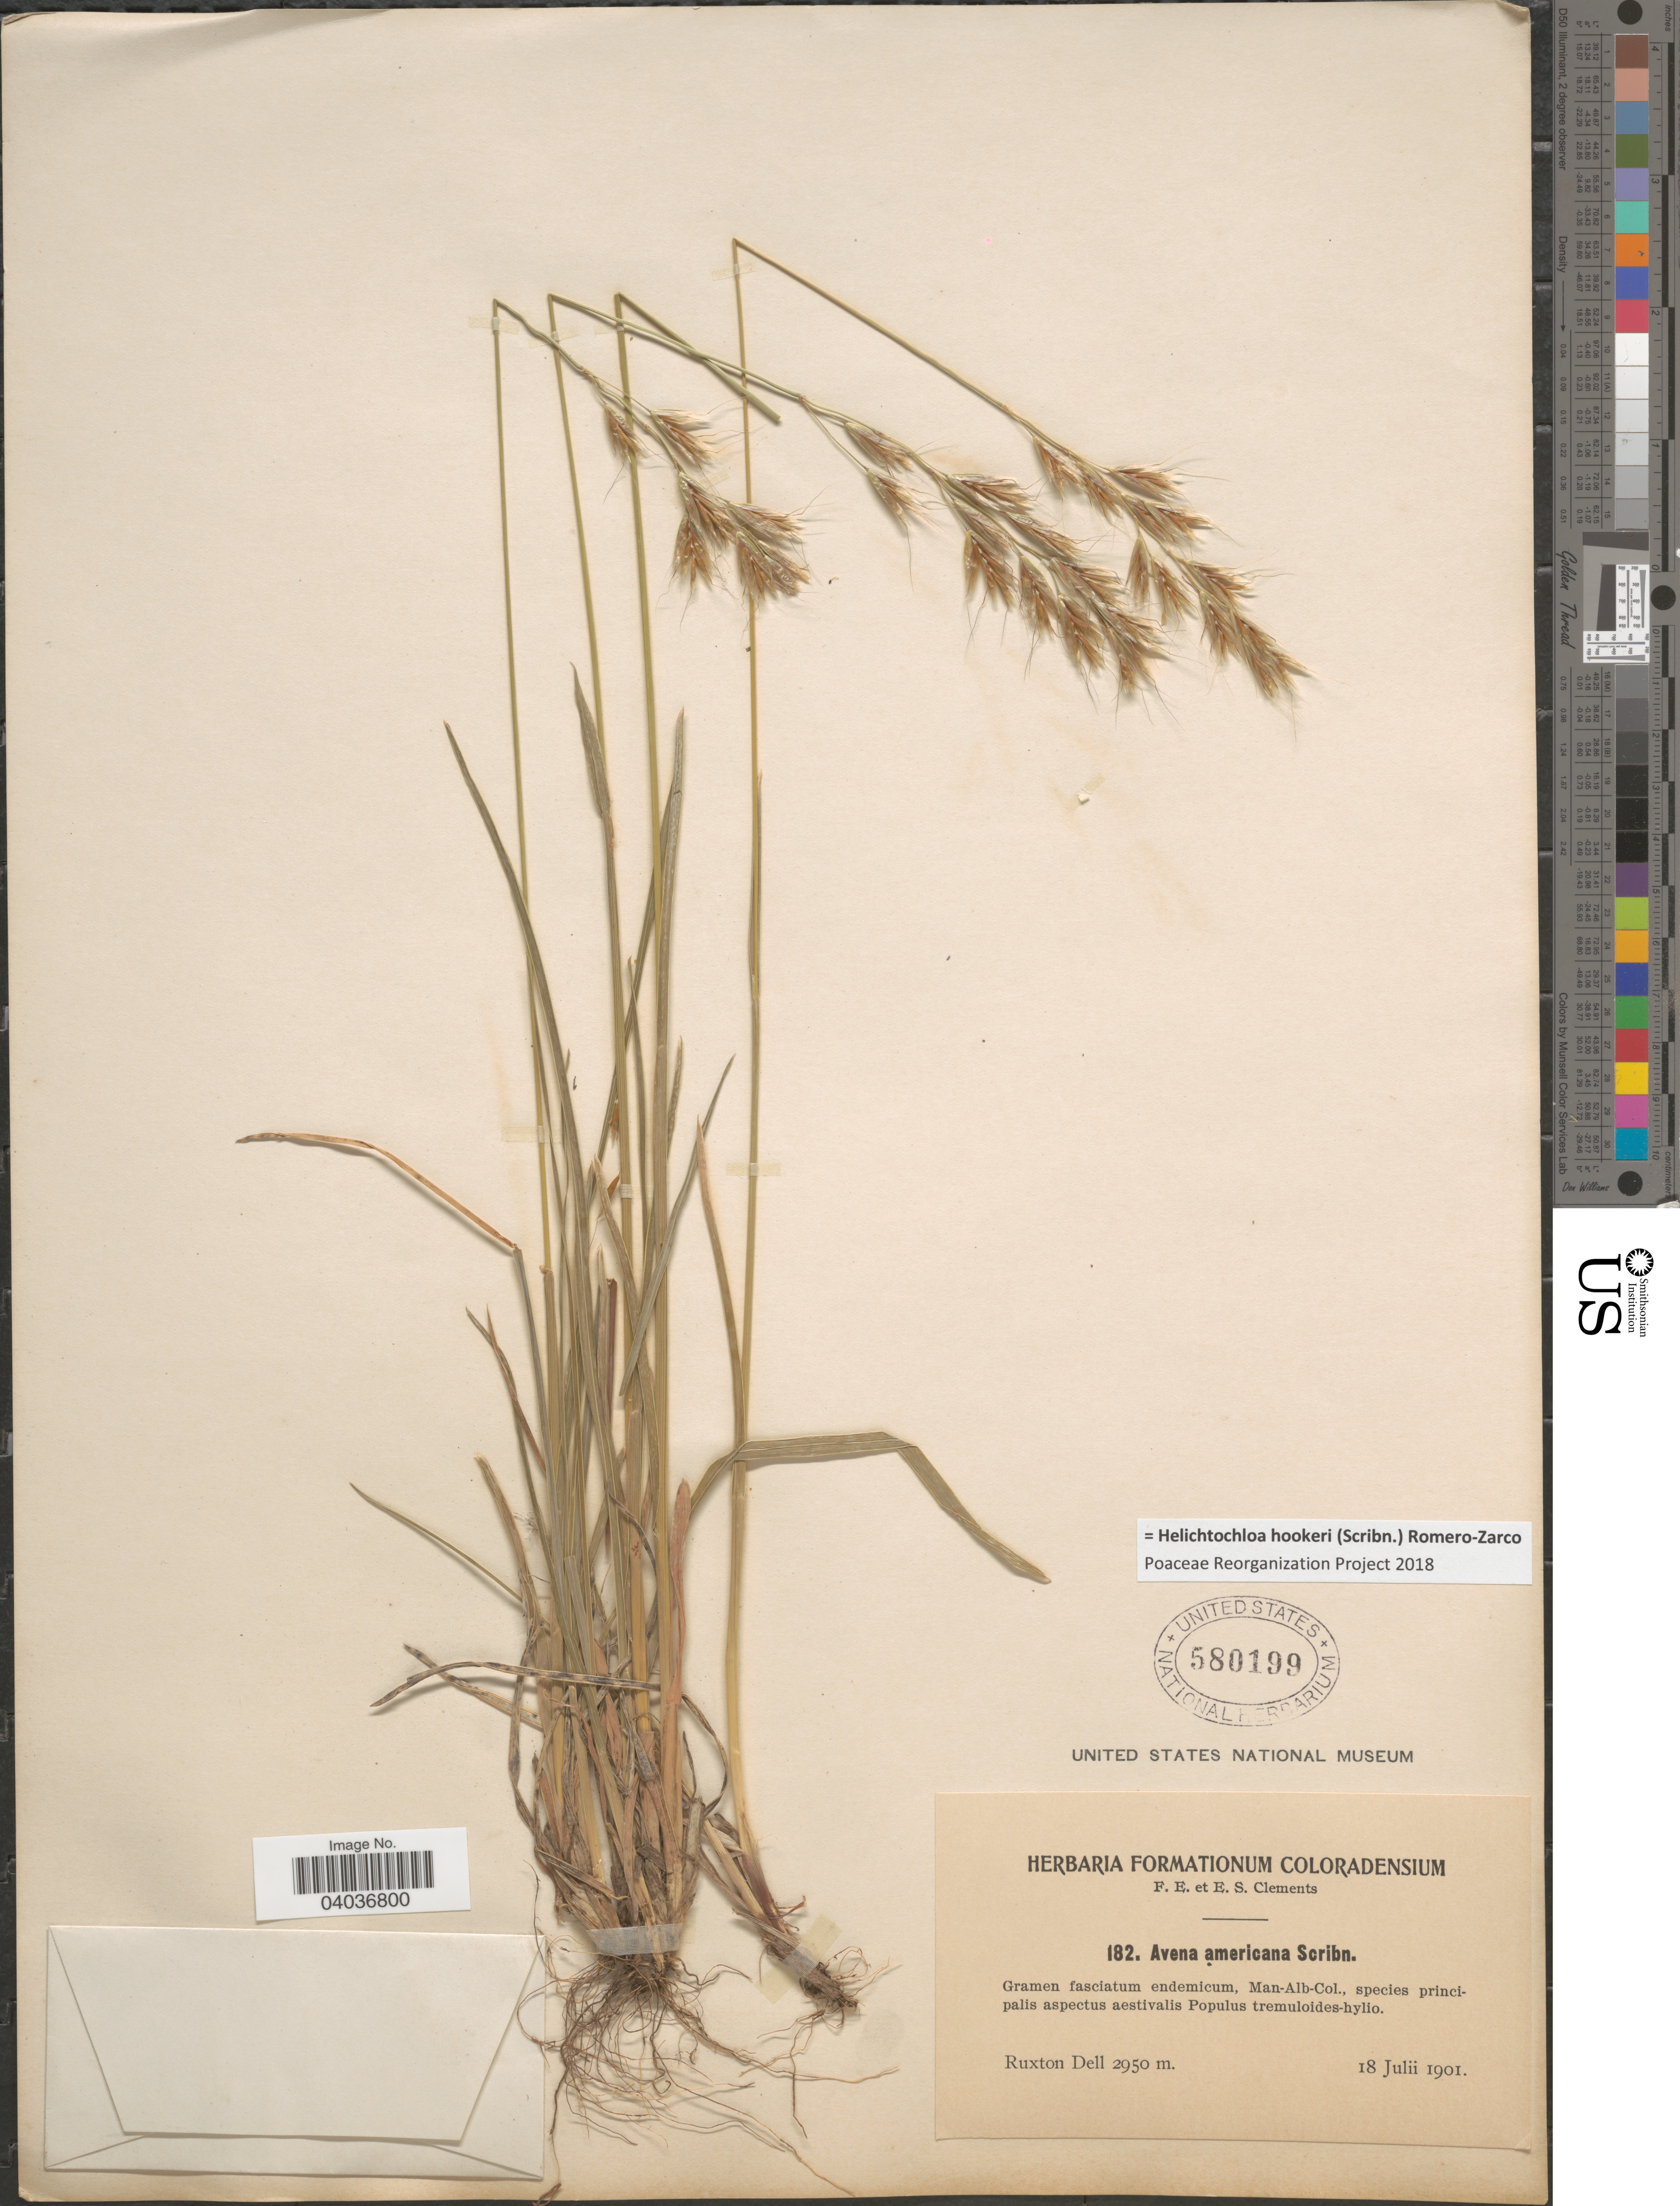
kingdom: Plantae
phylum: Tracheophyta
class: Liliopsida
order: Poales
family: Poaceae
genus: Helictochloa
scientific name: Helictochloa hookeri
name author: (Scribn.) Romero Zarco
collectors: F. E. Clements & E. S. Clements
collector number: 182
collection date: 1901-07-18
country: United States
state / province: Colorado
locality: Ruxton Dell.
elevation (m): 2950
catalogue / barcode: US 580199